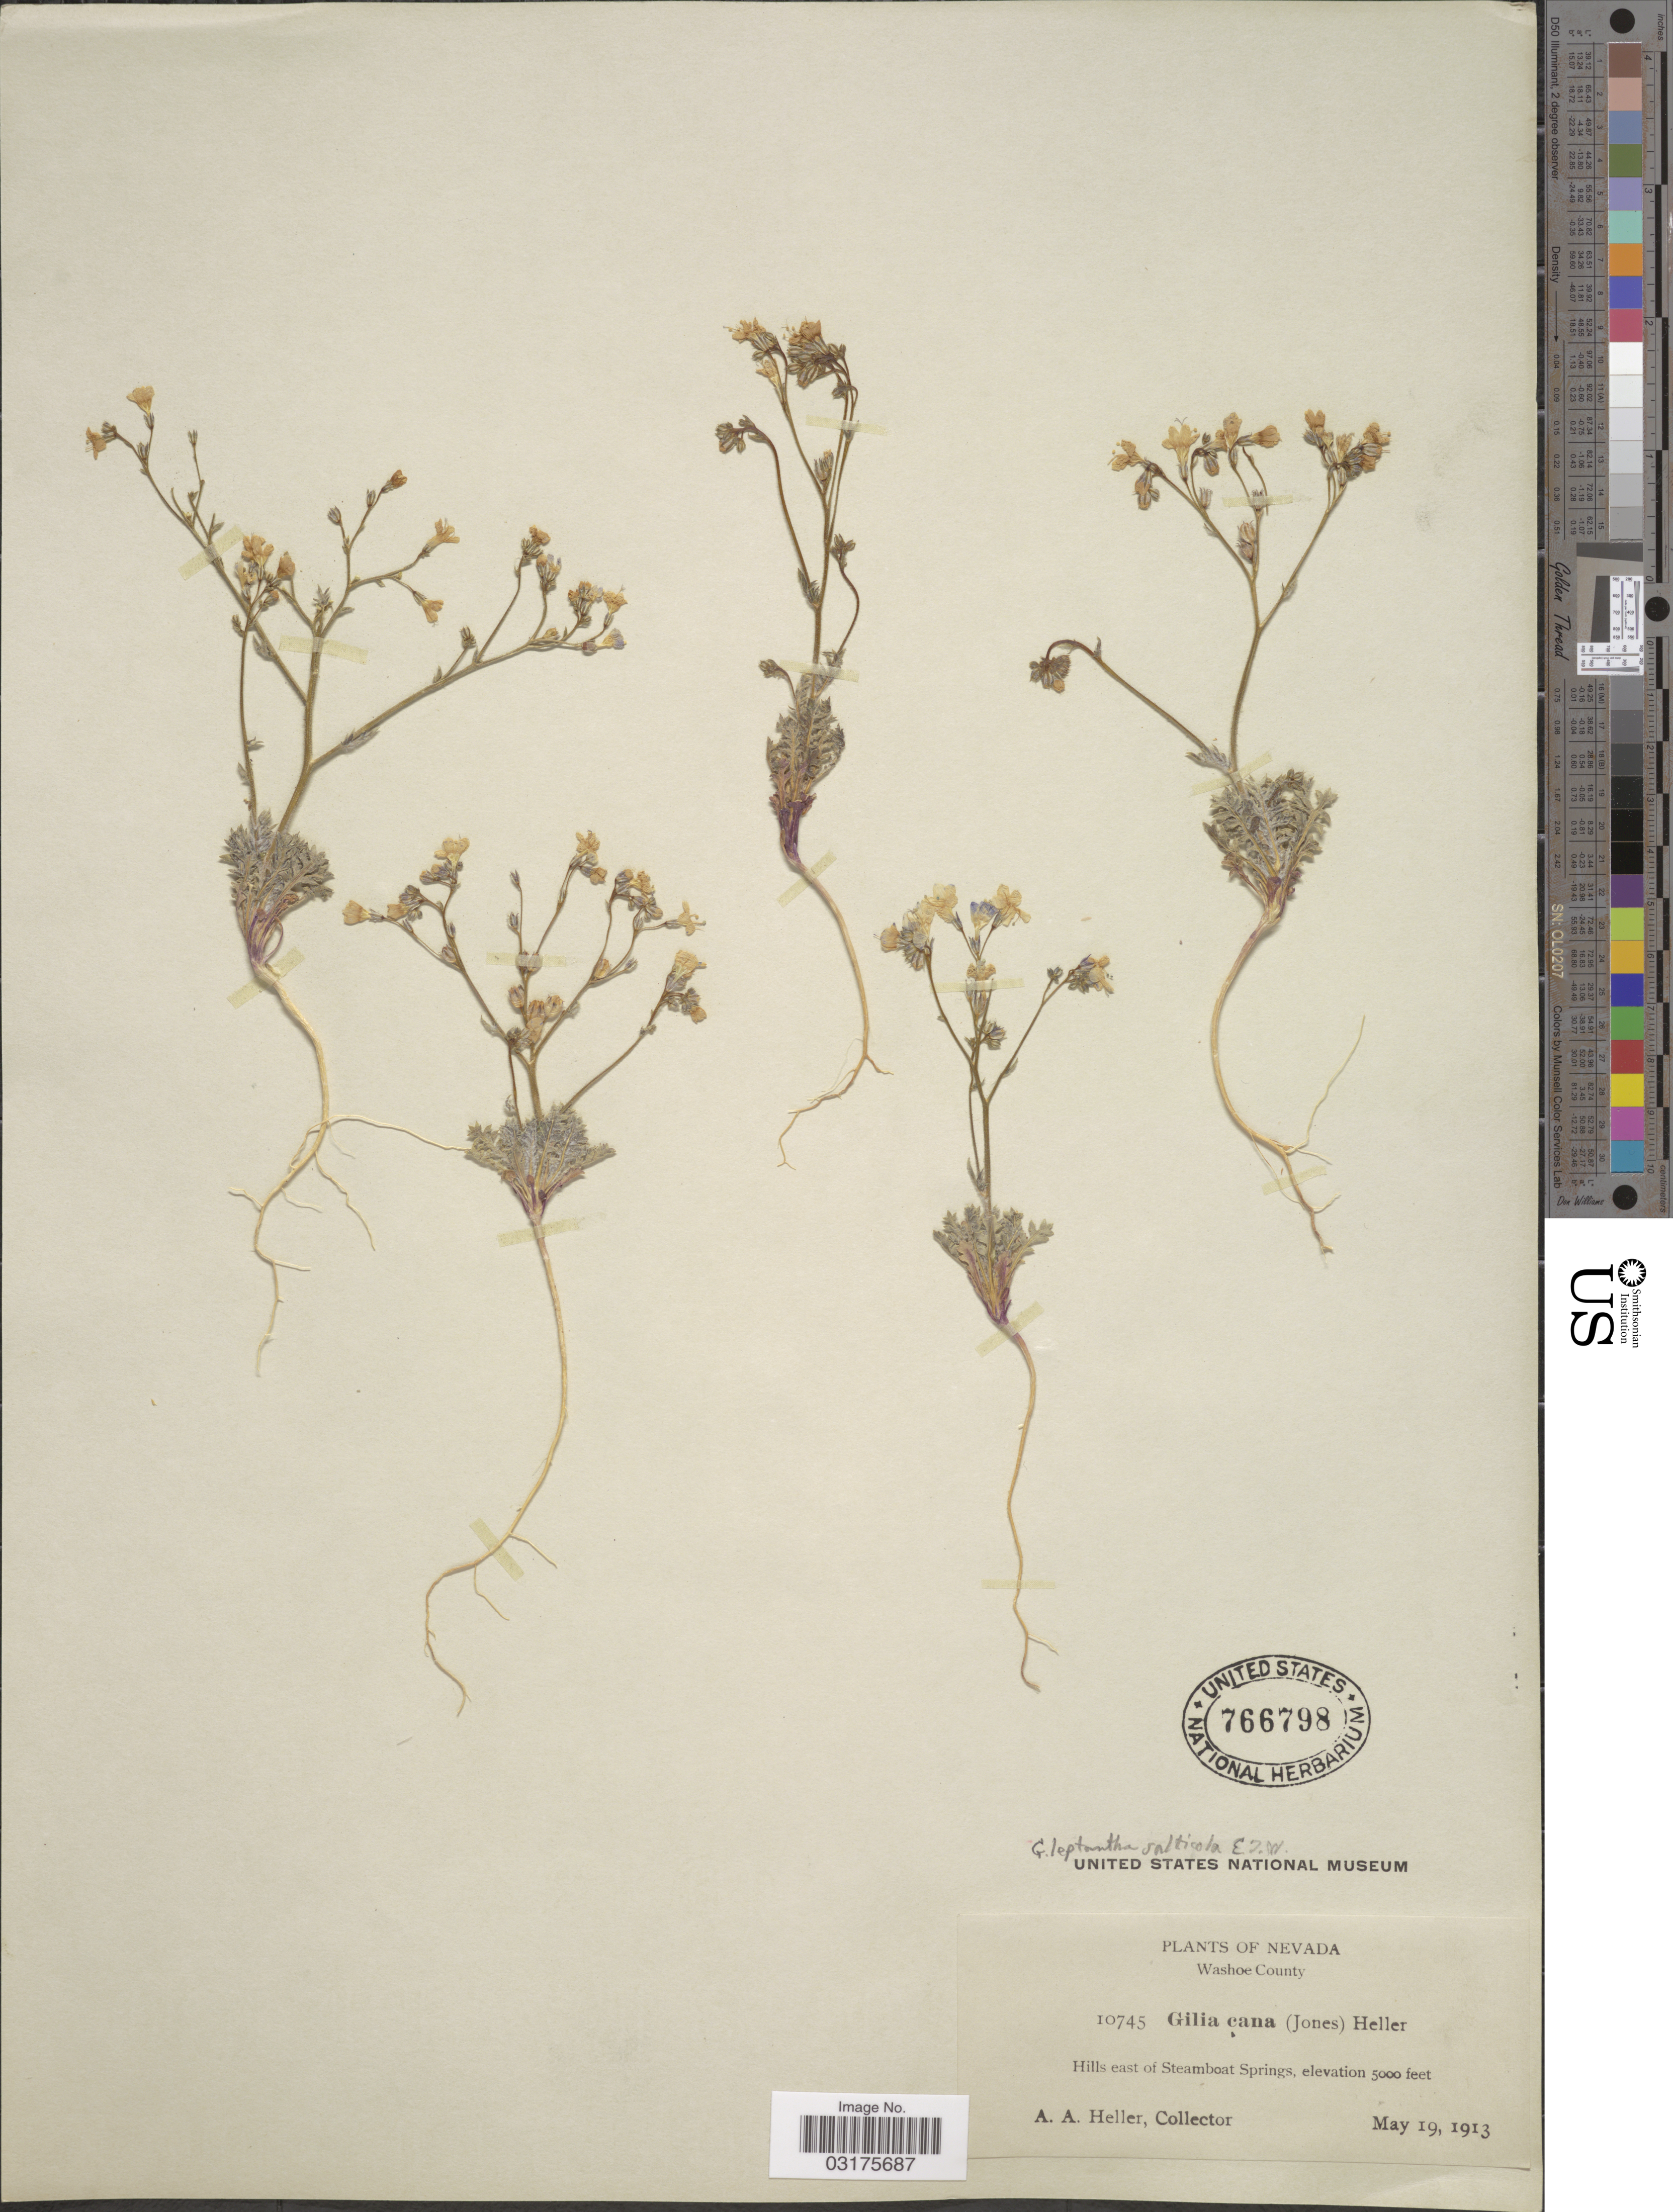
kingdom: Plantae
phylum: Tracheophyta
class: Magnoliopsida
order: Ericales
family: Polemoniaceae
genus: Gilia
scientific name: Gilia leptantha subsp. salticola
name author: (Eastw.) A.D. Grant & V.E. Grant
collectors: A. A. Heller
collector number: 10745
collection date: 1913-05-19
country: United States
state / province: Nevada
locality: Washoe County. Hills east of Steamboat Springs.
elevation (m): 1524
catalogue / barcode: US 766798